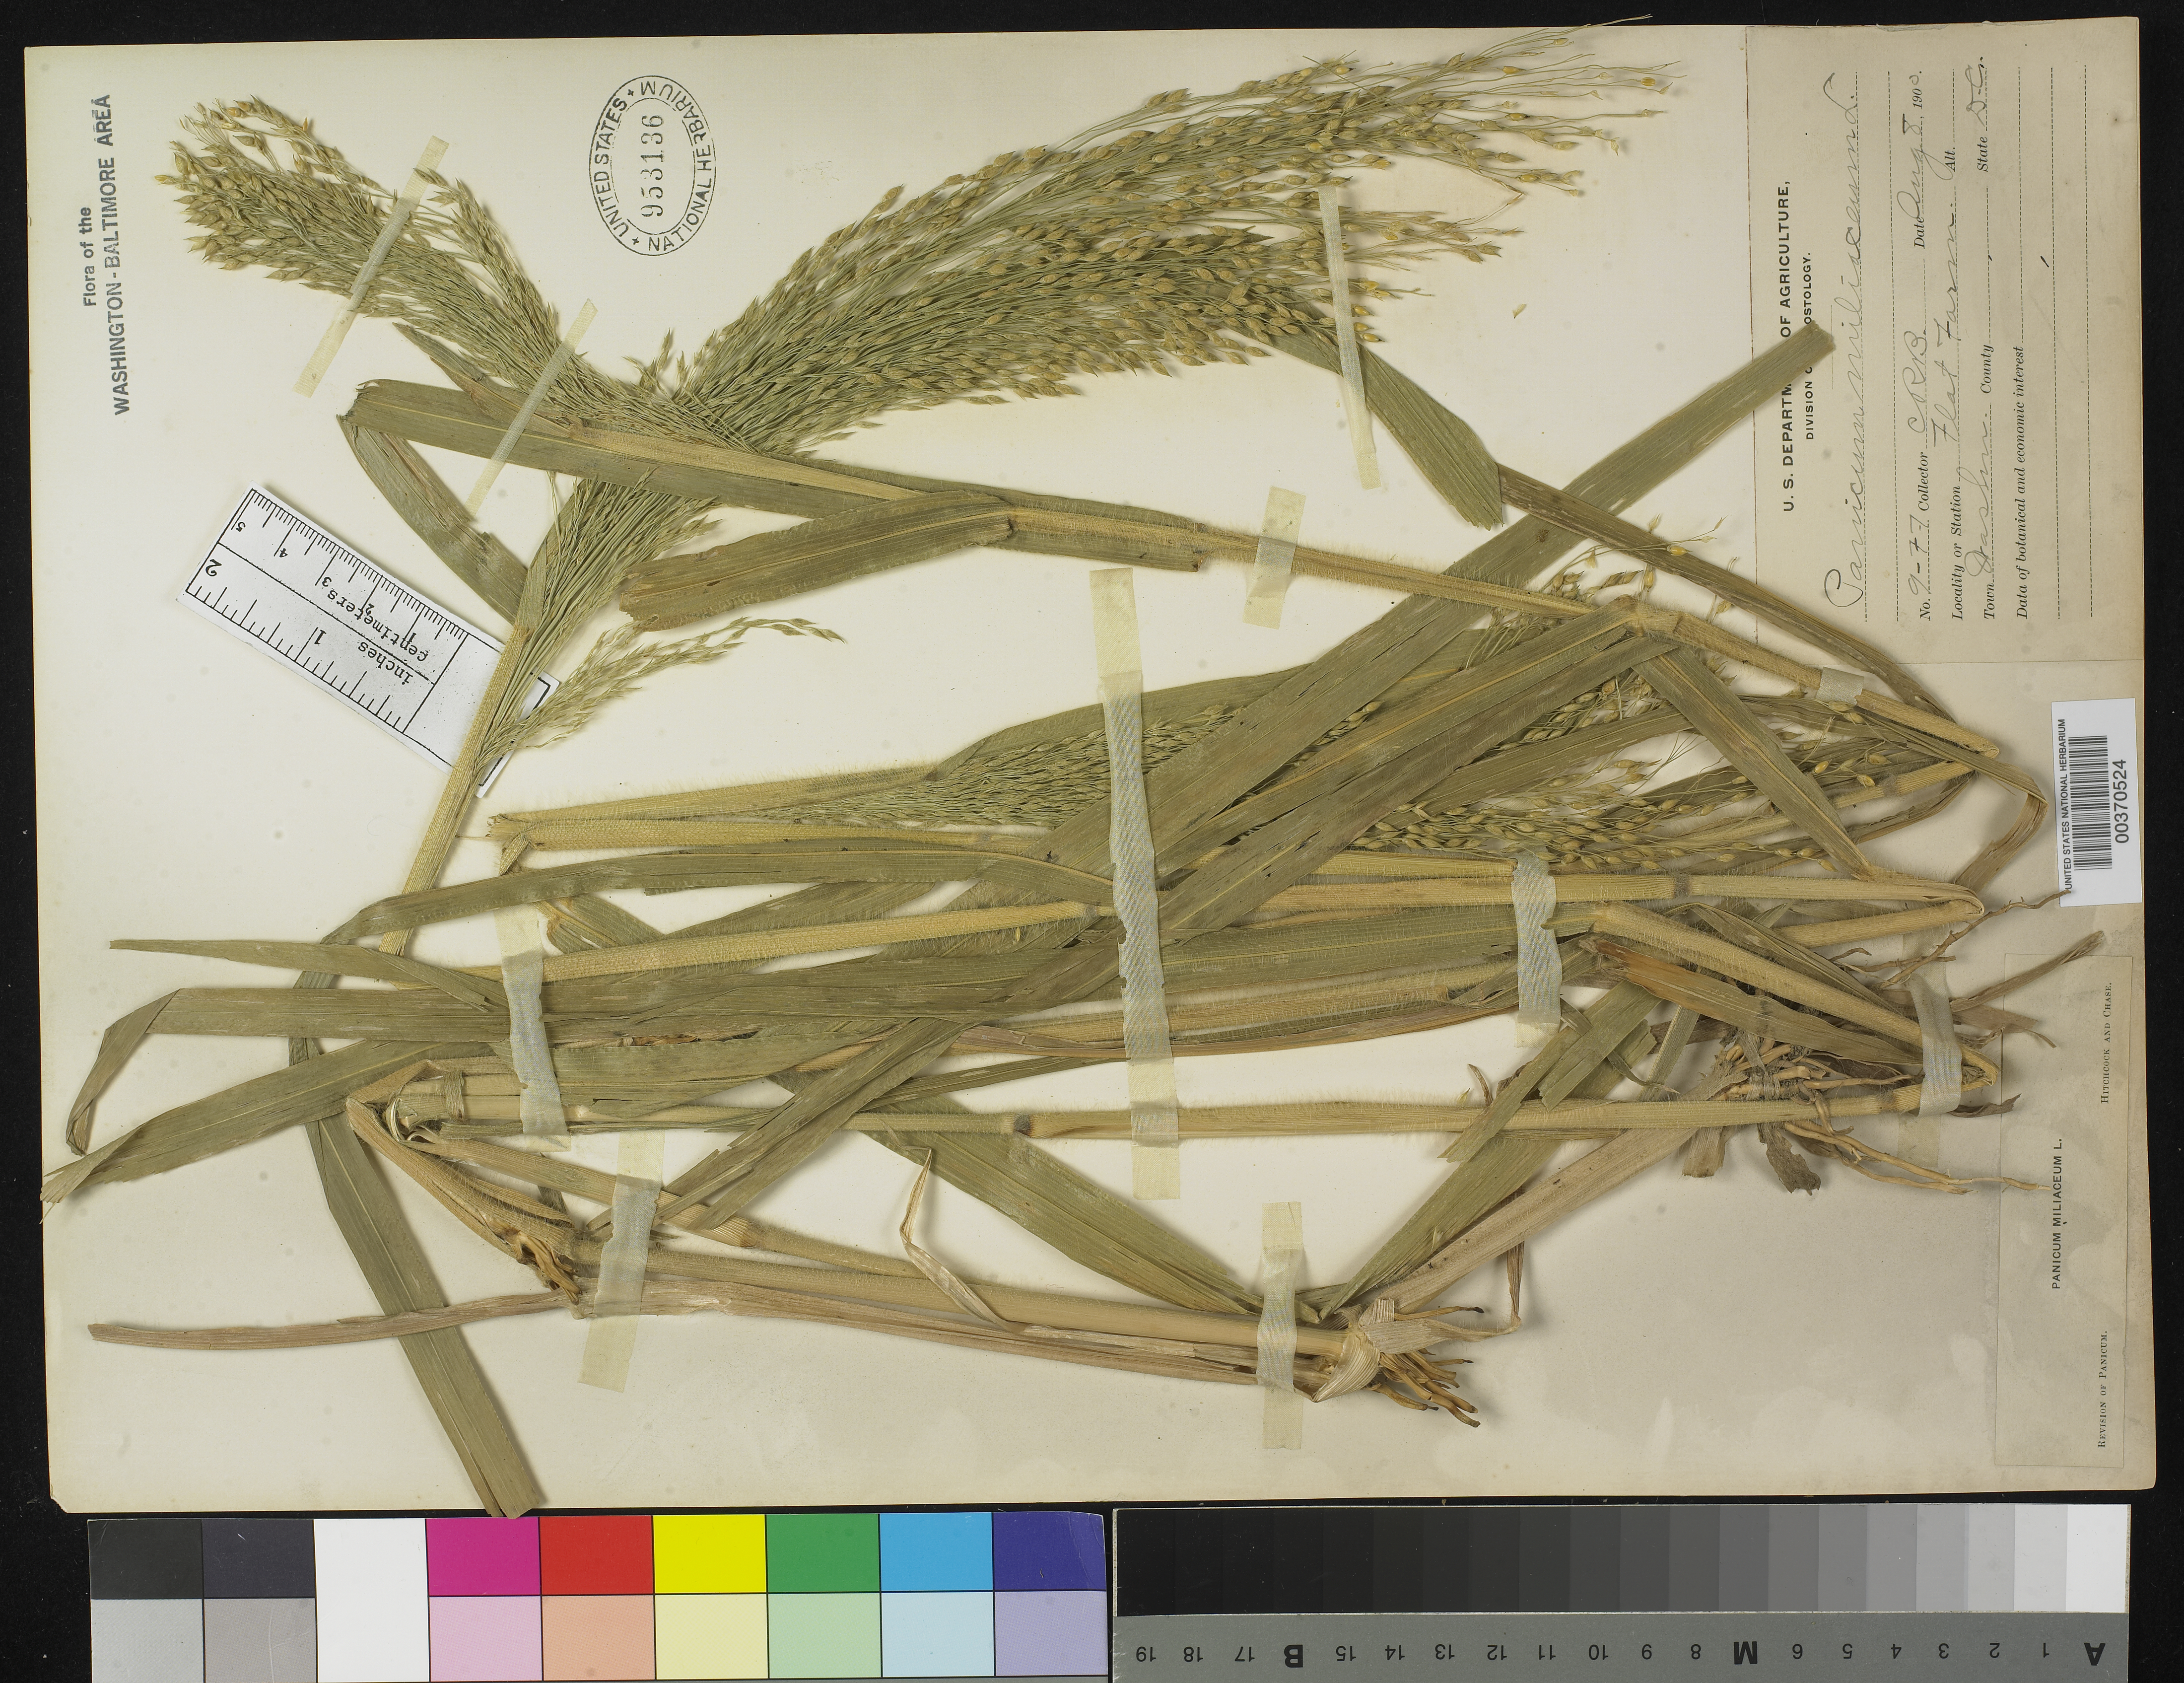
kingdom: Plantae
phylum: Tracheophyta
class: Liliopsida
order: Poales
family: Poaceae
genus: Panicum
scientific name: Panicum miliaceum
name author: L.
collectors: C. R. Ball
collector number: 977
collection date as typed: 08 Aug 1900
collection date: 1900-08-08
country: United States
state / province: District of Columbia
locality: Washington DC area, Flat Farm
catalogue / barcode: US 953136